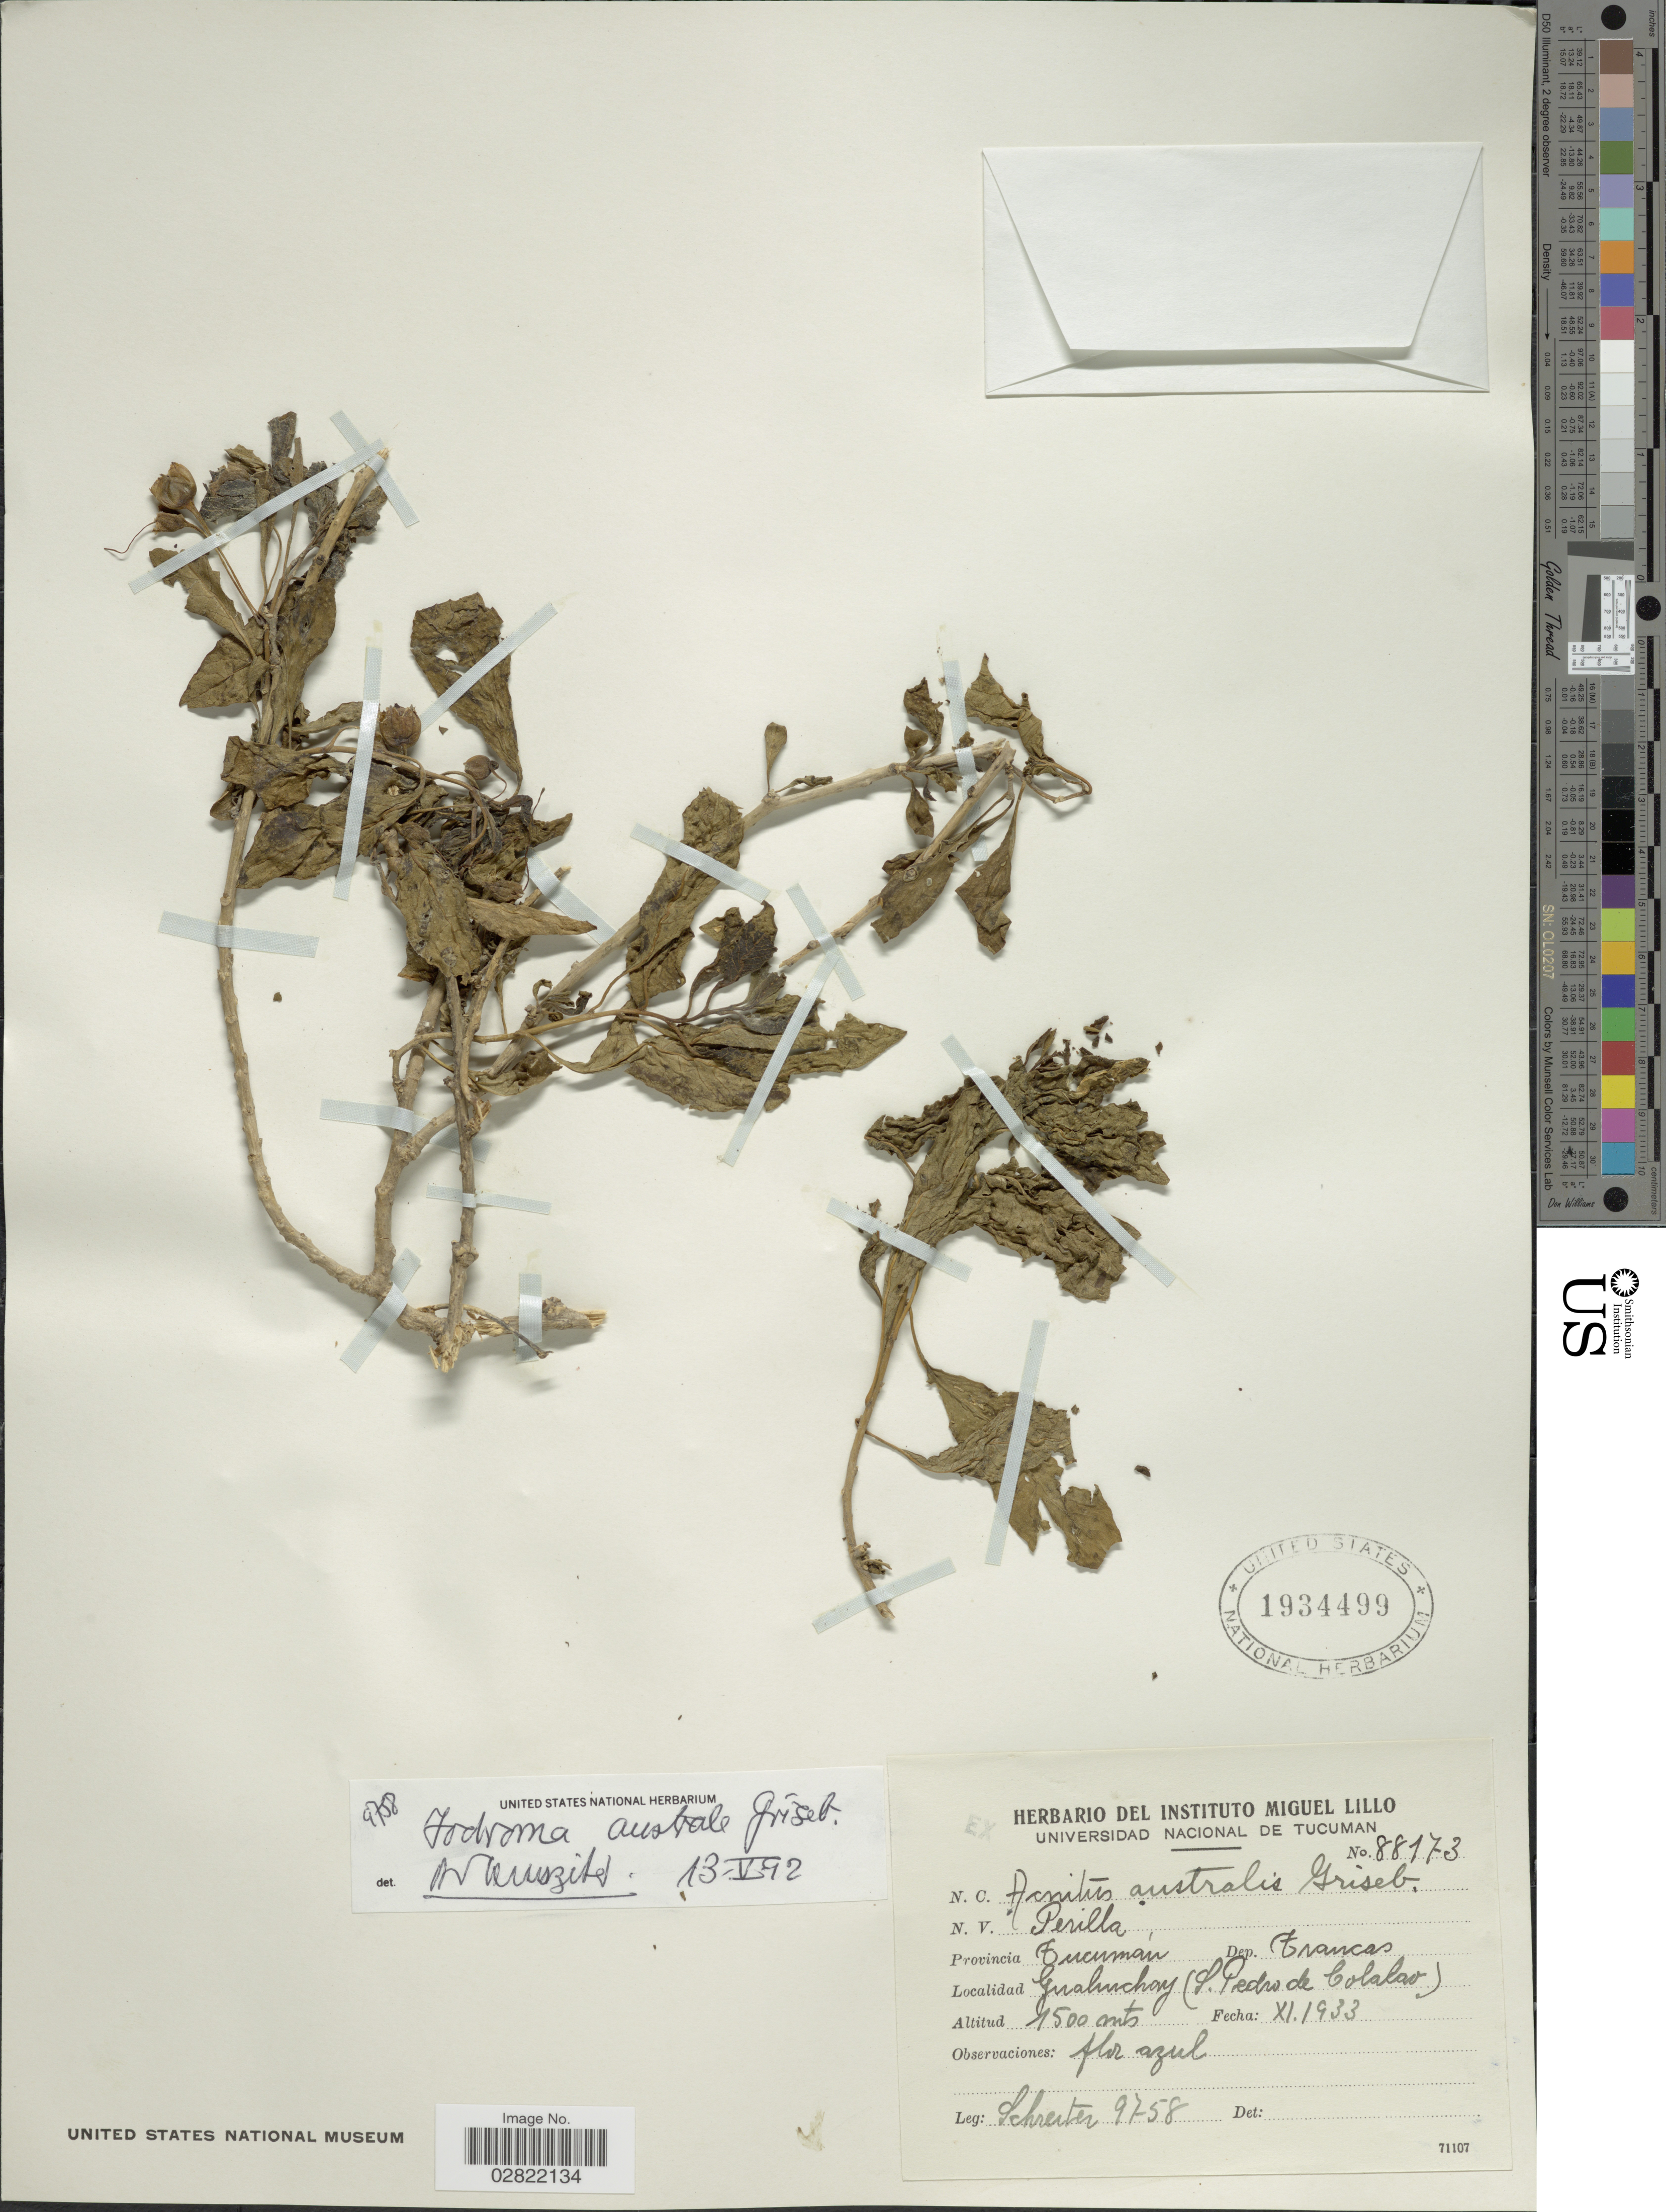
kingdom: Plantae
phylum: Tracheophyta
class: Magnoliopsida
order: Solanales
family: Solanaceae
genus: Iochroma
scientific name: Iochroma australe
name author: Griseb.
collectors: -. Schreiter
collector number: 88173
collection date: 1933-11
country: Argentina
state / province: Tucuman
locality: Provincia Tucumán, Dep. Trancas, Gualinchay (S. Piedro de Colalao)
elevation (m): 1500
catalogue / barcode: US 1934499